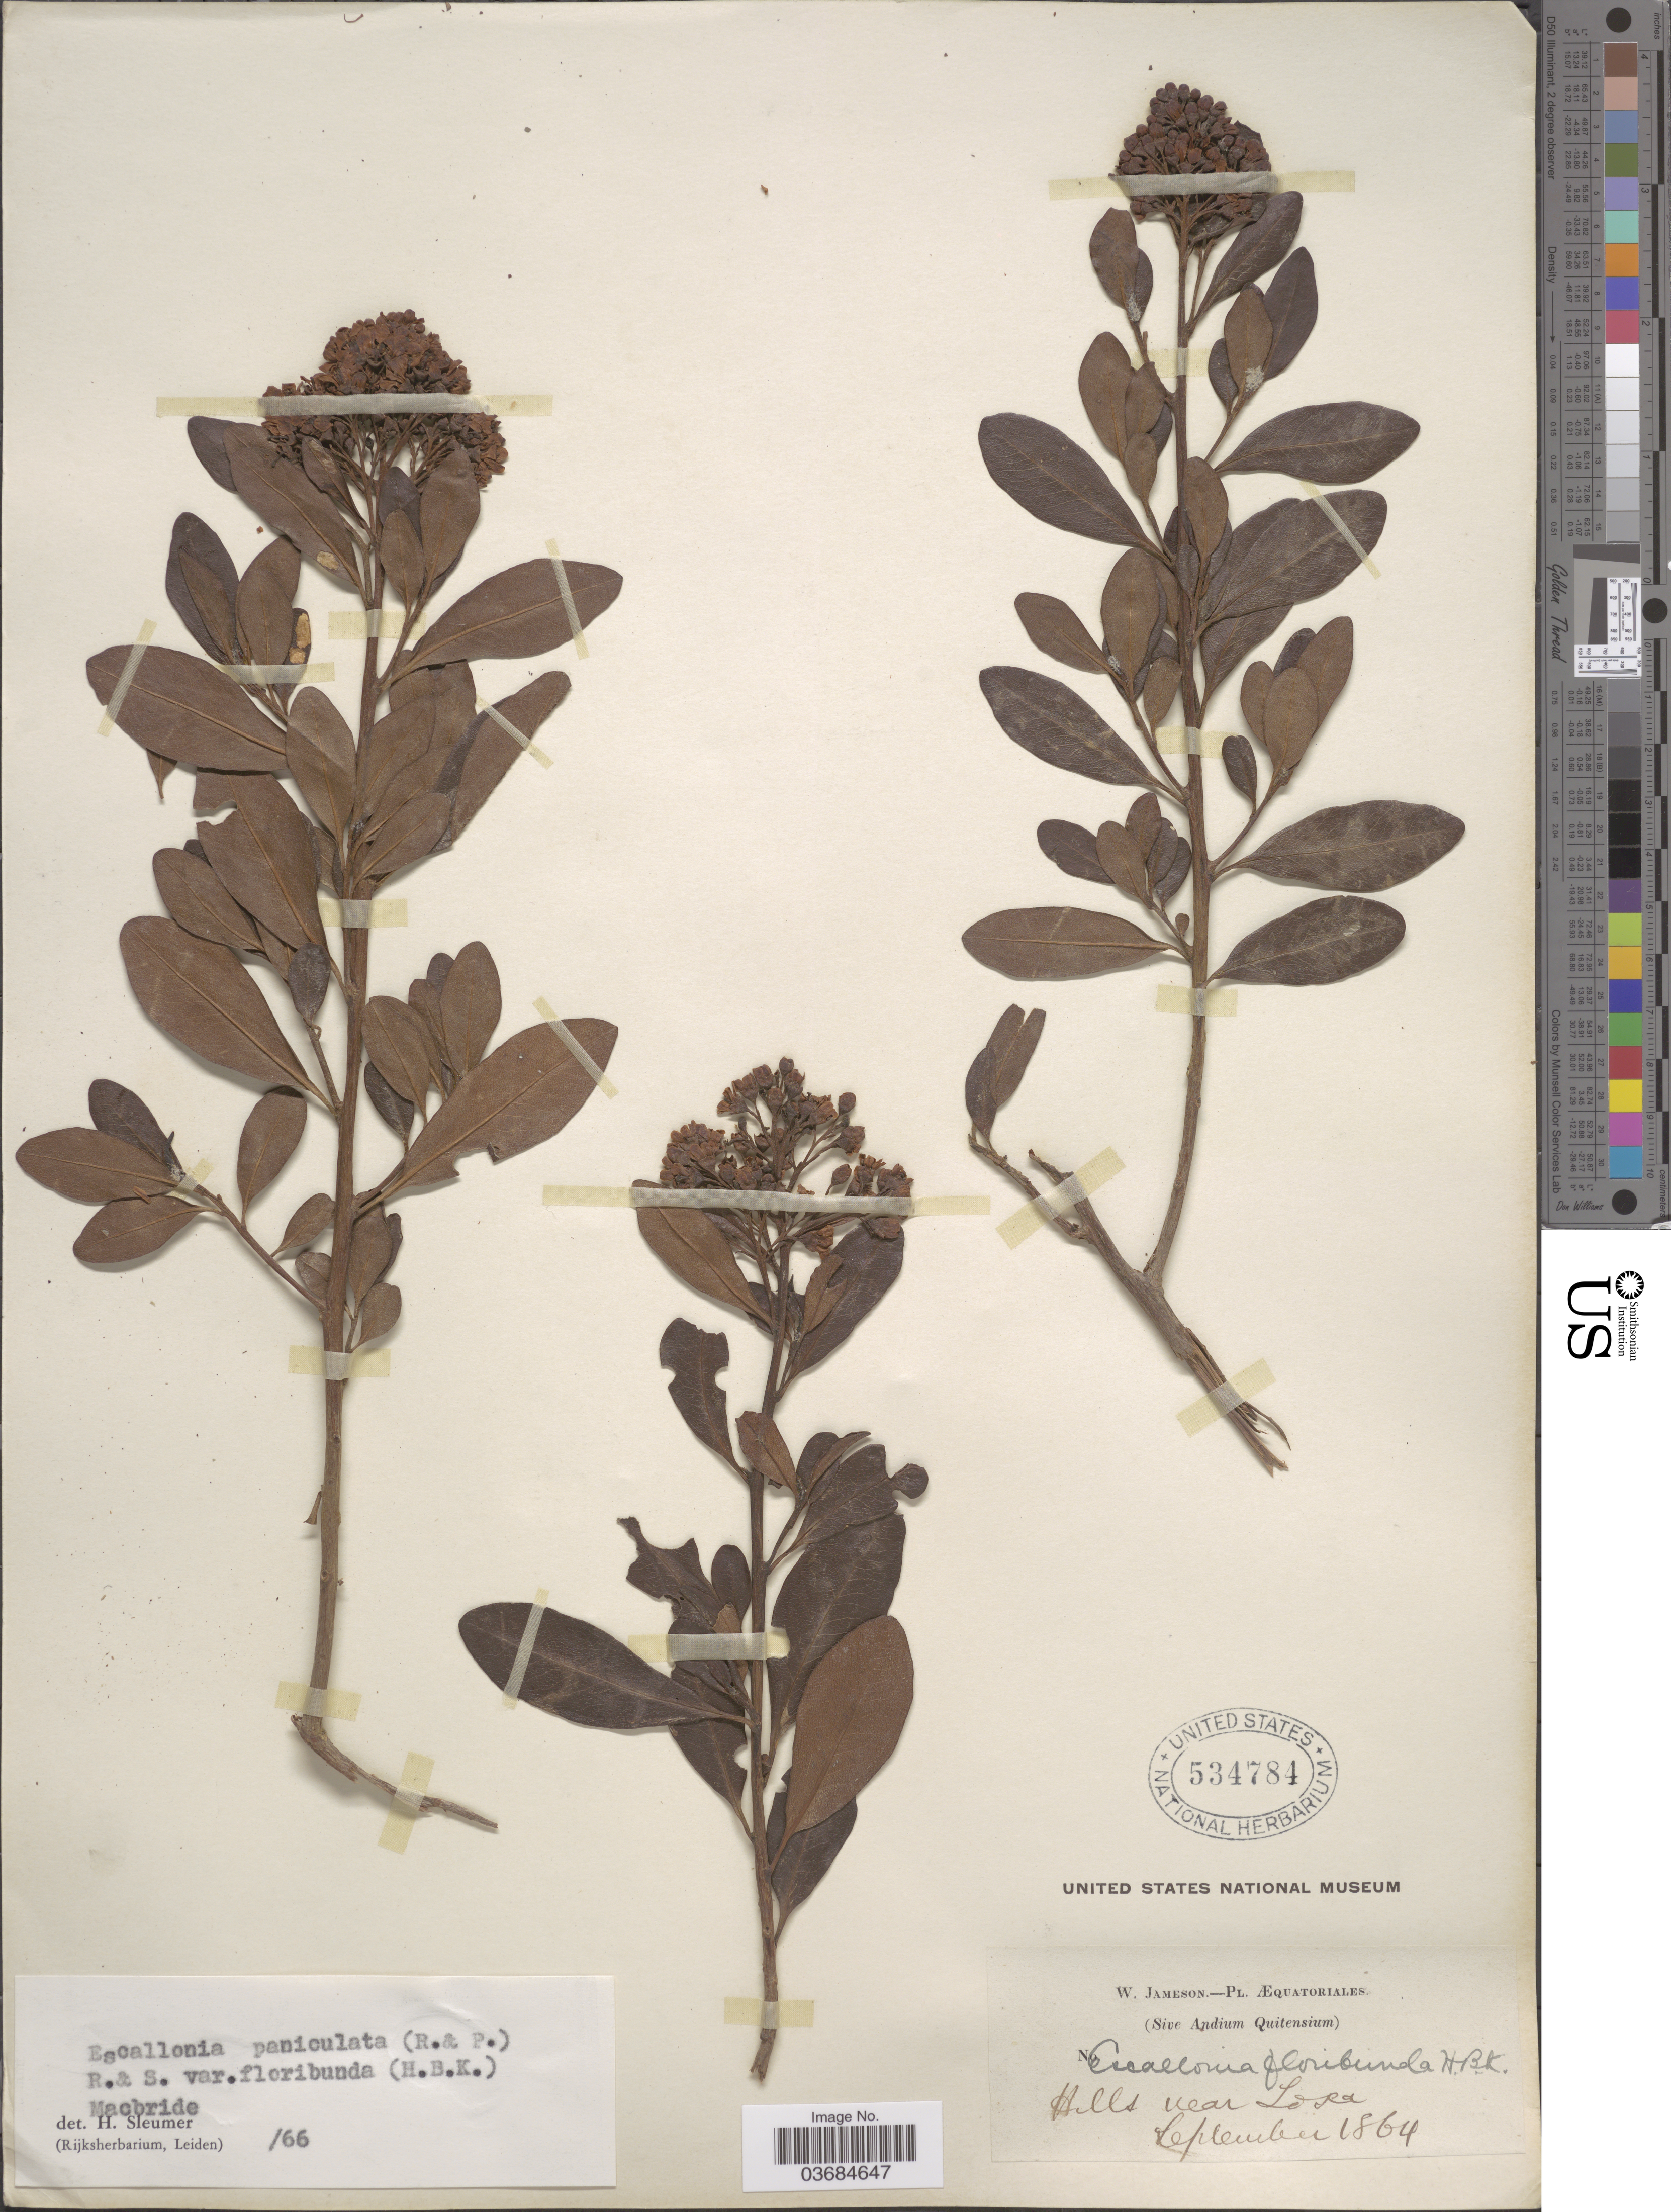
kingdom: Plantae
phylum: Tracheophyta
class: Magnoliopsida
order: Escalloniales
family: Escalloniaceae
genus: Escallonia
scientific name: Escallonia paniculata var. floribunda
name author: (Kunth) J.F. Macbr.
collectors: W. Jameson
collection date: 1864-09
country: Ecuador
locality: Hills near Loxa.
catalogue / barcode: US 534784